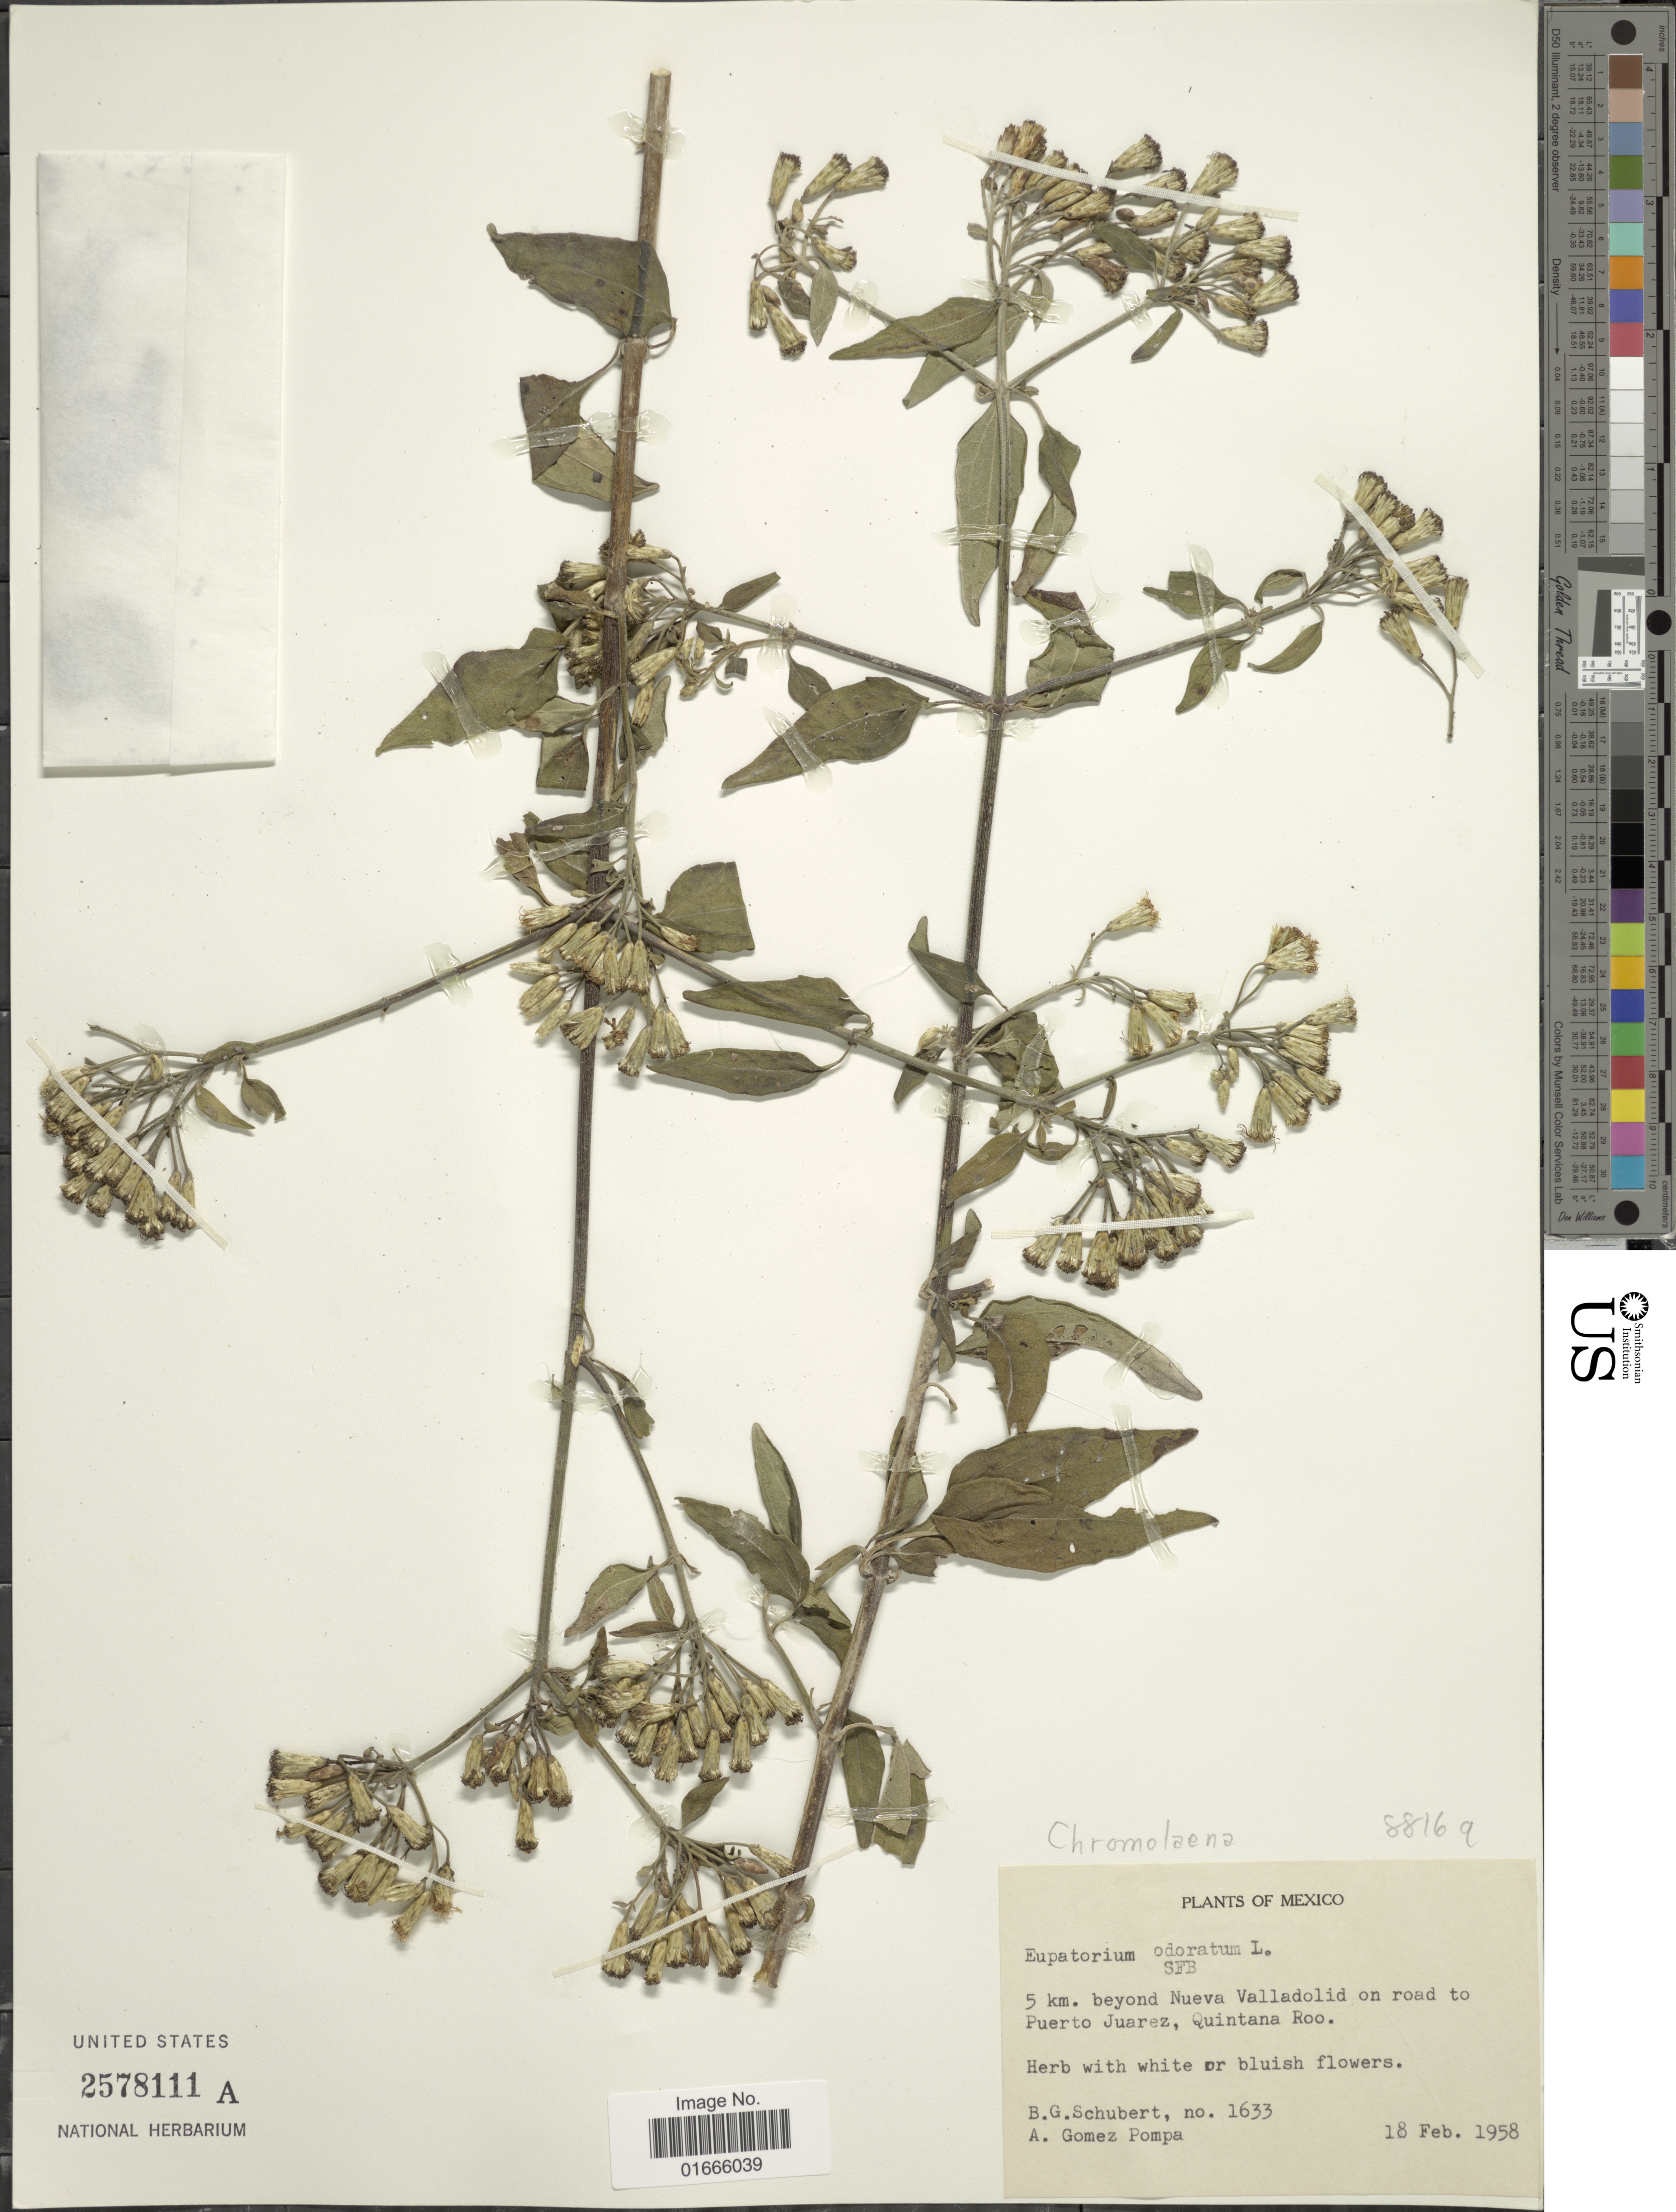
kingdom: Plantae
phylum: Tracheophyta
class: Magnoliopsida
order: Asterales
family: Asteraceae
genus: Chromolaena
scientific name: Chromolaena odorata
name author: (L.) R.M. King & H. Rob.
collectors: B. Schubert & A. Gómez Pompa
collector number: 1633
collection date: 1958-02-18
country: Mexico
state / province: Quintana Roo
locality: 5 km. beyond Nueva Valladolid on road to Puerto Juarez, Quintana Roo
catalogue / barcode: US 2578111A